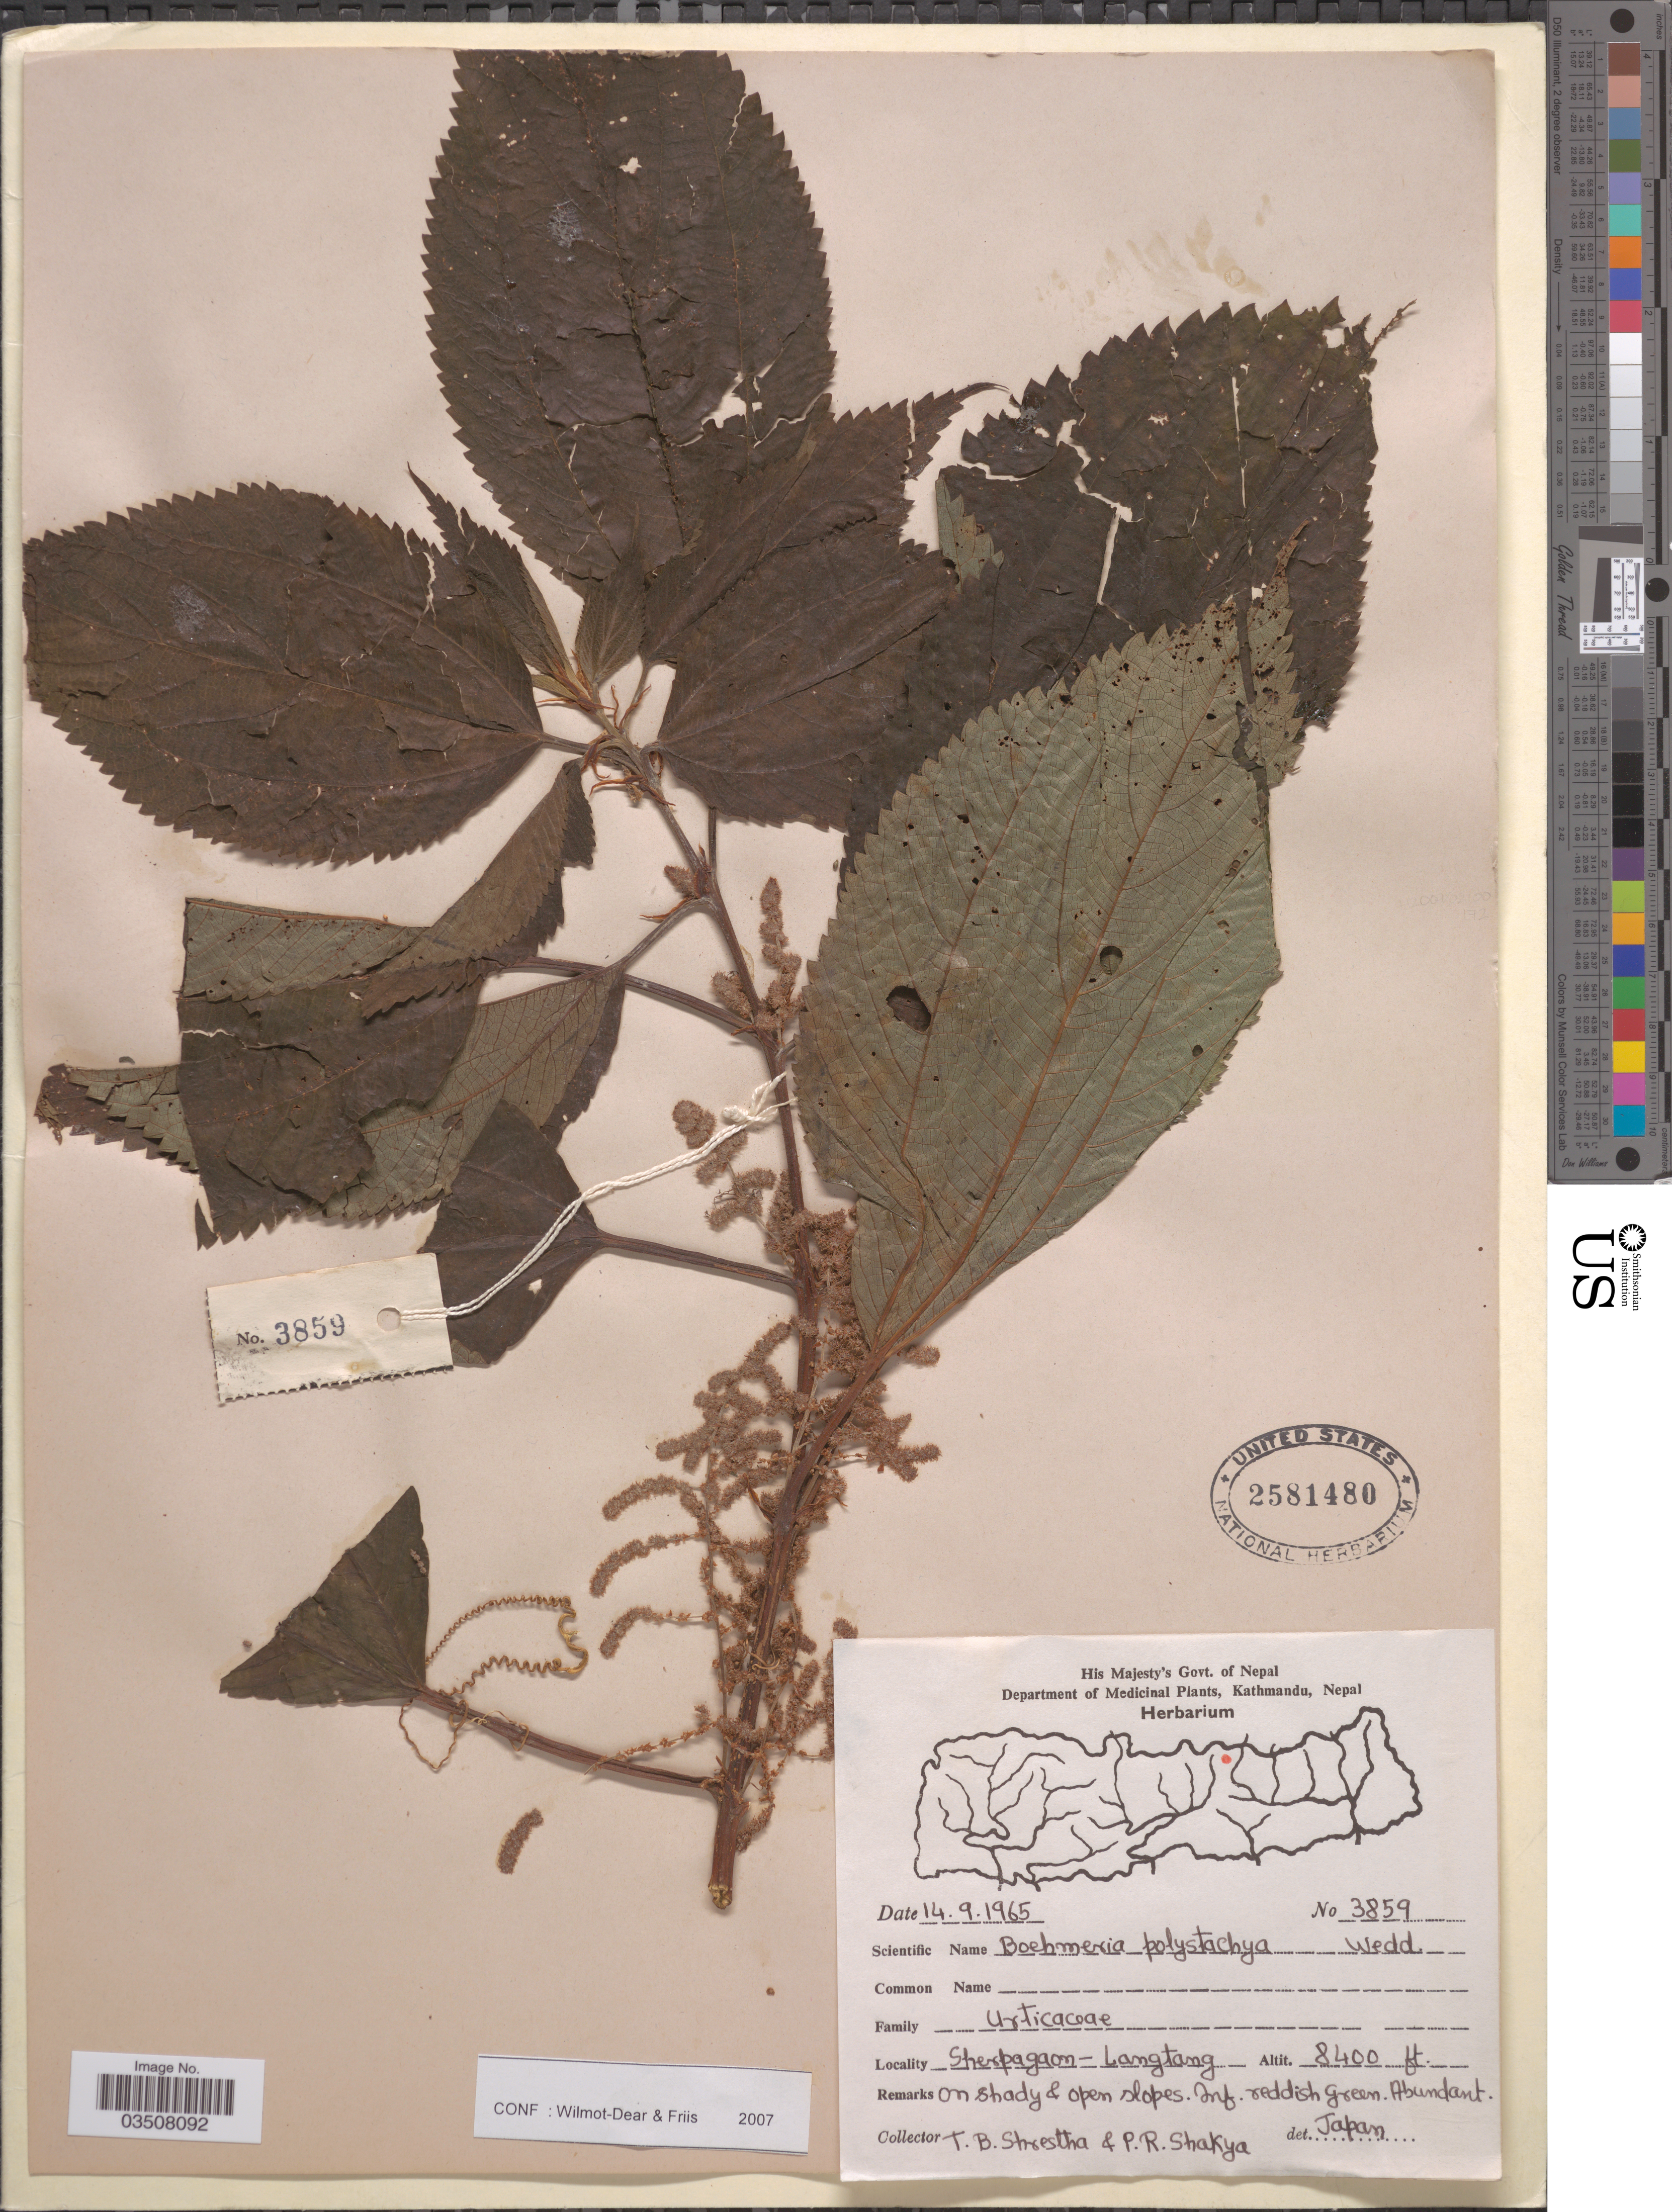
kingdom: Plantae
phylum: Tracheophyta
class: Magnoliopsida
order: Rosales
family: Urticaceae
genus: Boehmeria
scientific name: Boehmeria polystachya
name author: Wedd.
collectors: T. B. Shrestha & P. Shakya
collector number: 3859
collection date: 1965-09-14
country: Nepal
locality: Sherpagaon - Langtang.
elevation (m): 2560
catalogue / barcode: US 2581480